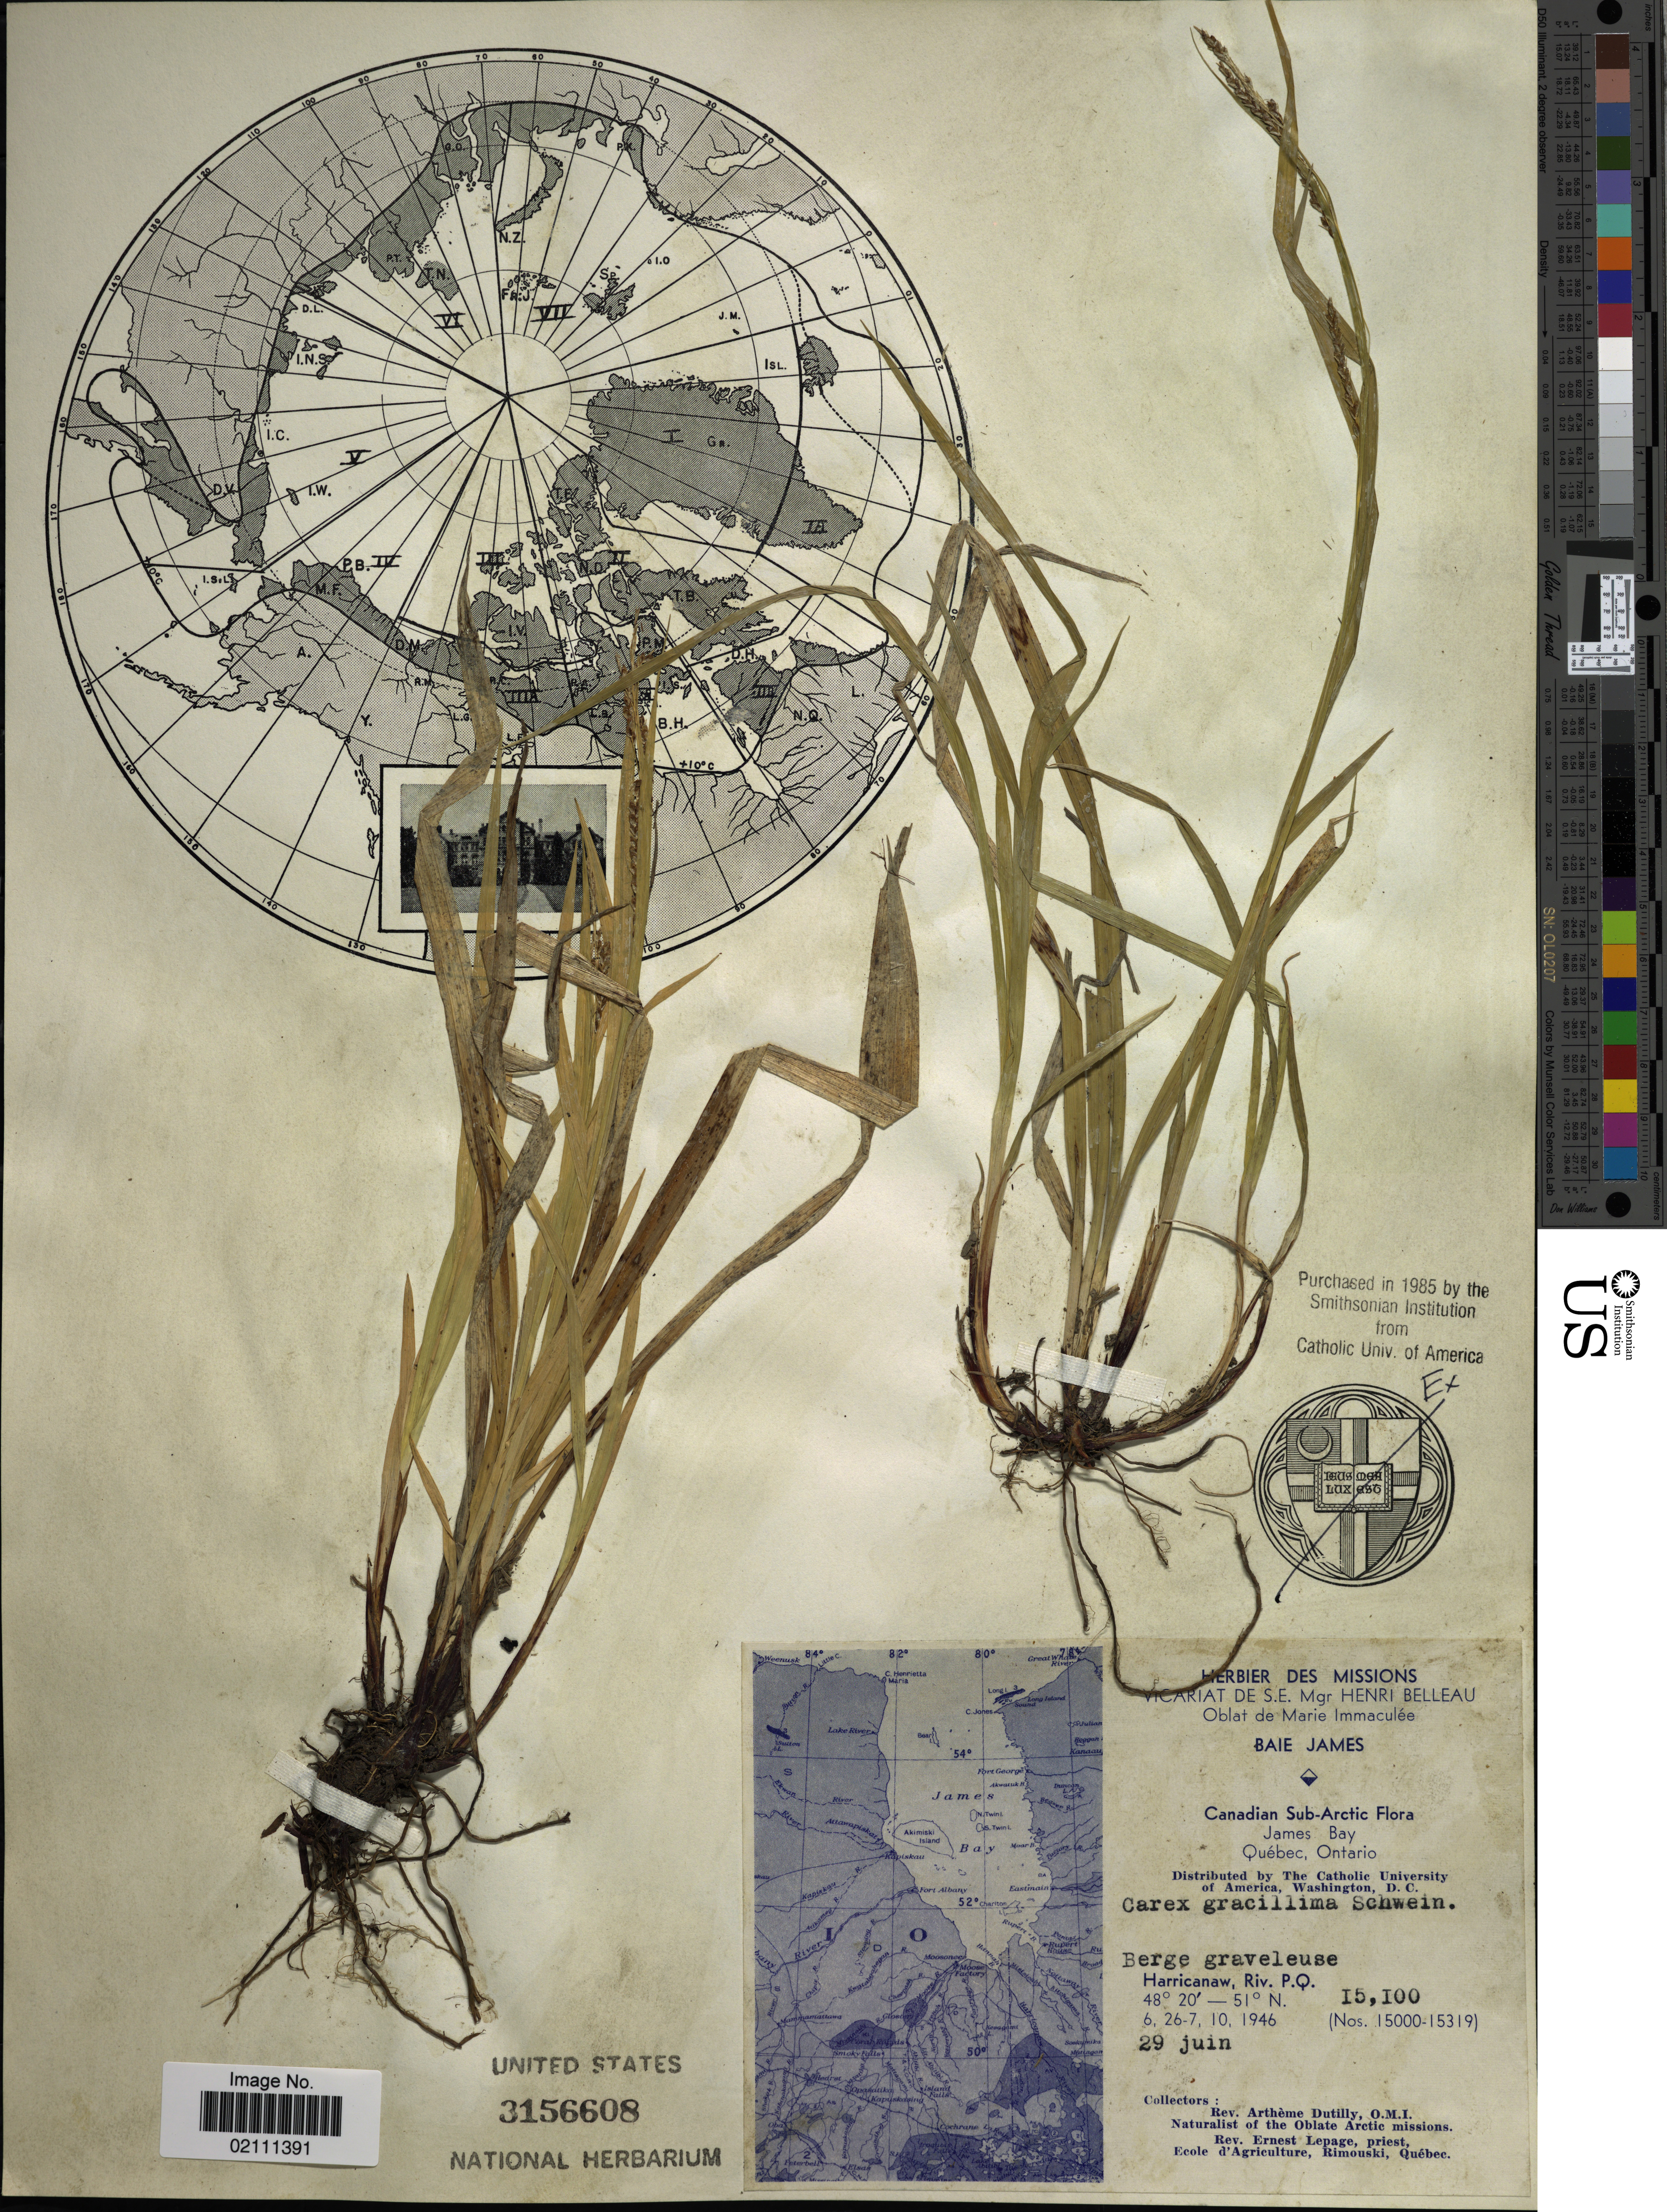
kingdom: Plantae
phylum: Tracheophyta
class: Liliopsida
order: Poales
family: Cyperaceae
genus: Carex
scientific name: Carex gracillima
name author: Schwein.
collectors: A. Dutilly & E. Lepage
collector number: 15100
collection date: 1946-06-29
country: Canada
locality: Canadian Sub-Arctic, James Bay, Quebec, Ontario, Berge graveleuse, Harricanaw, Riv. P.Q.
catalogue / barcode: US 3156608